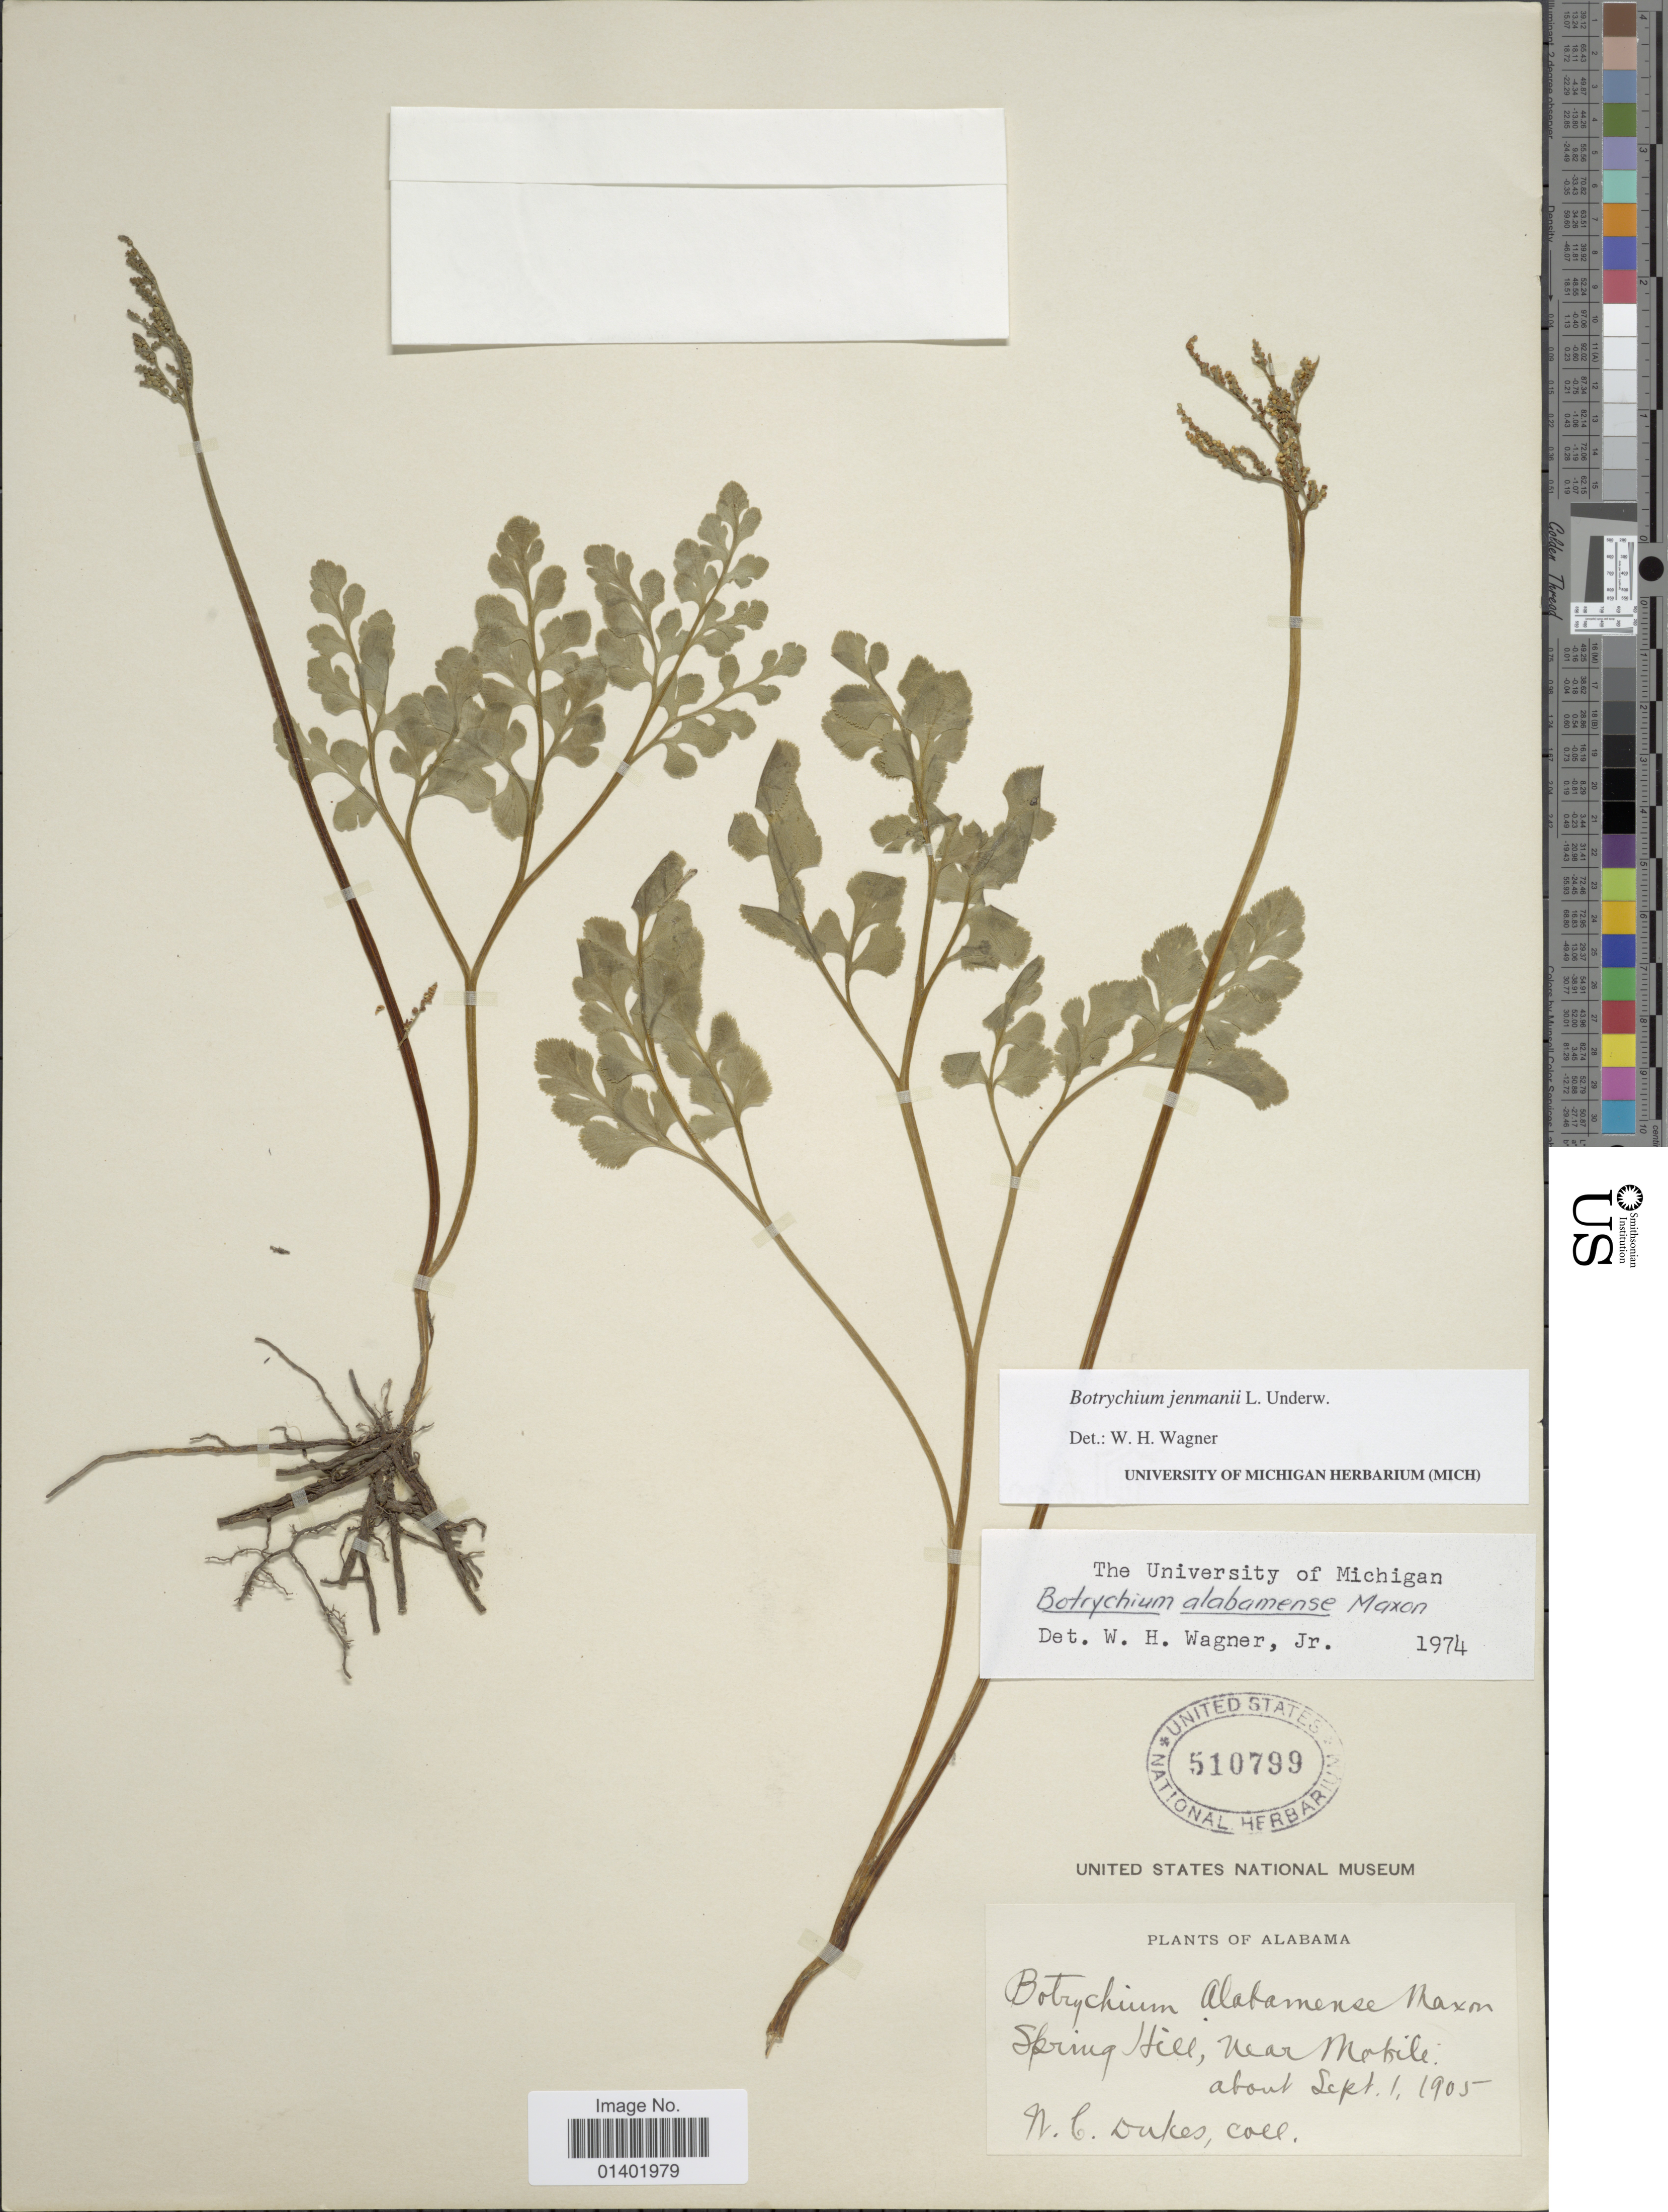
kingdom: Plantae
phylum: Tracheophyta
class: Polypodiopsida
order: Ophioglossales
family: Ophioglossaceae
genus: Botrychium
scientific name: Botrychium jenmanii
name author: Underw.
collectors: W. C. Dukes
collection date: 1905-09-01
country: United States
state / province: Alabama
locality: Spring Hill, near Mobile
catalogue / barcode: US 510799